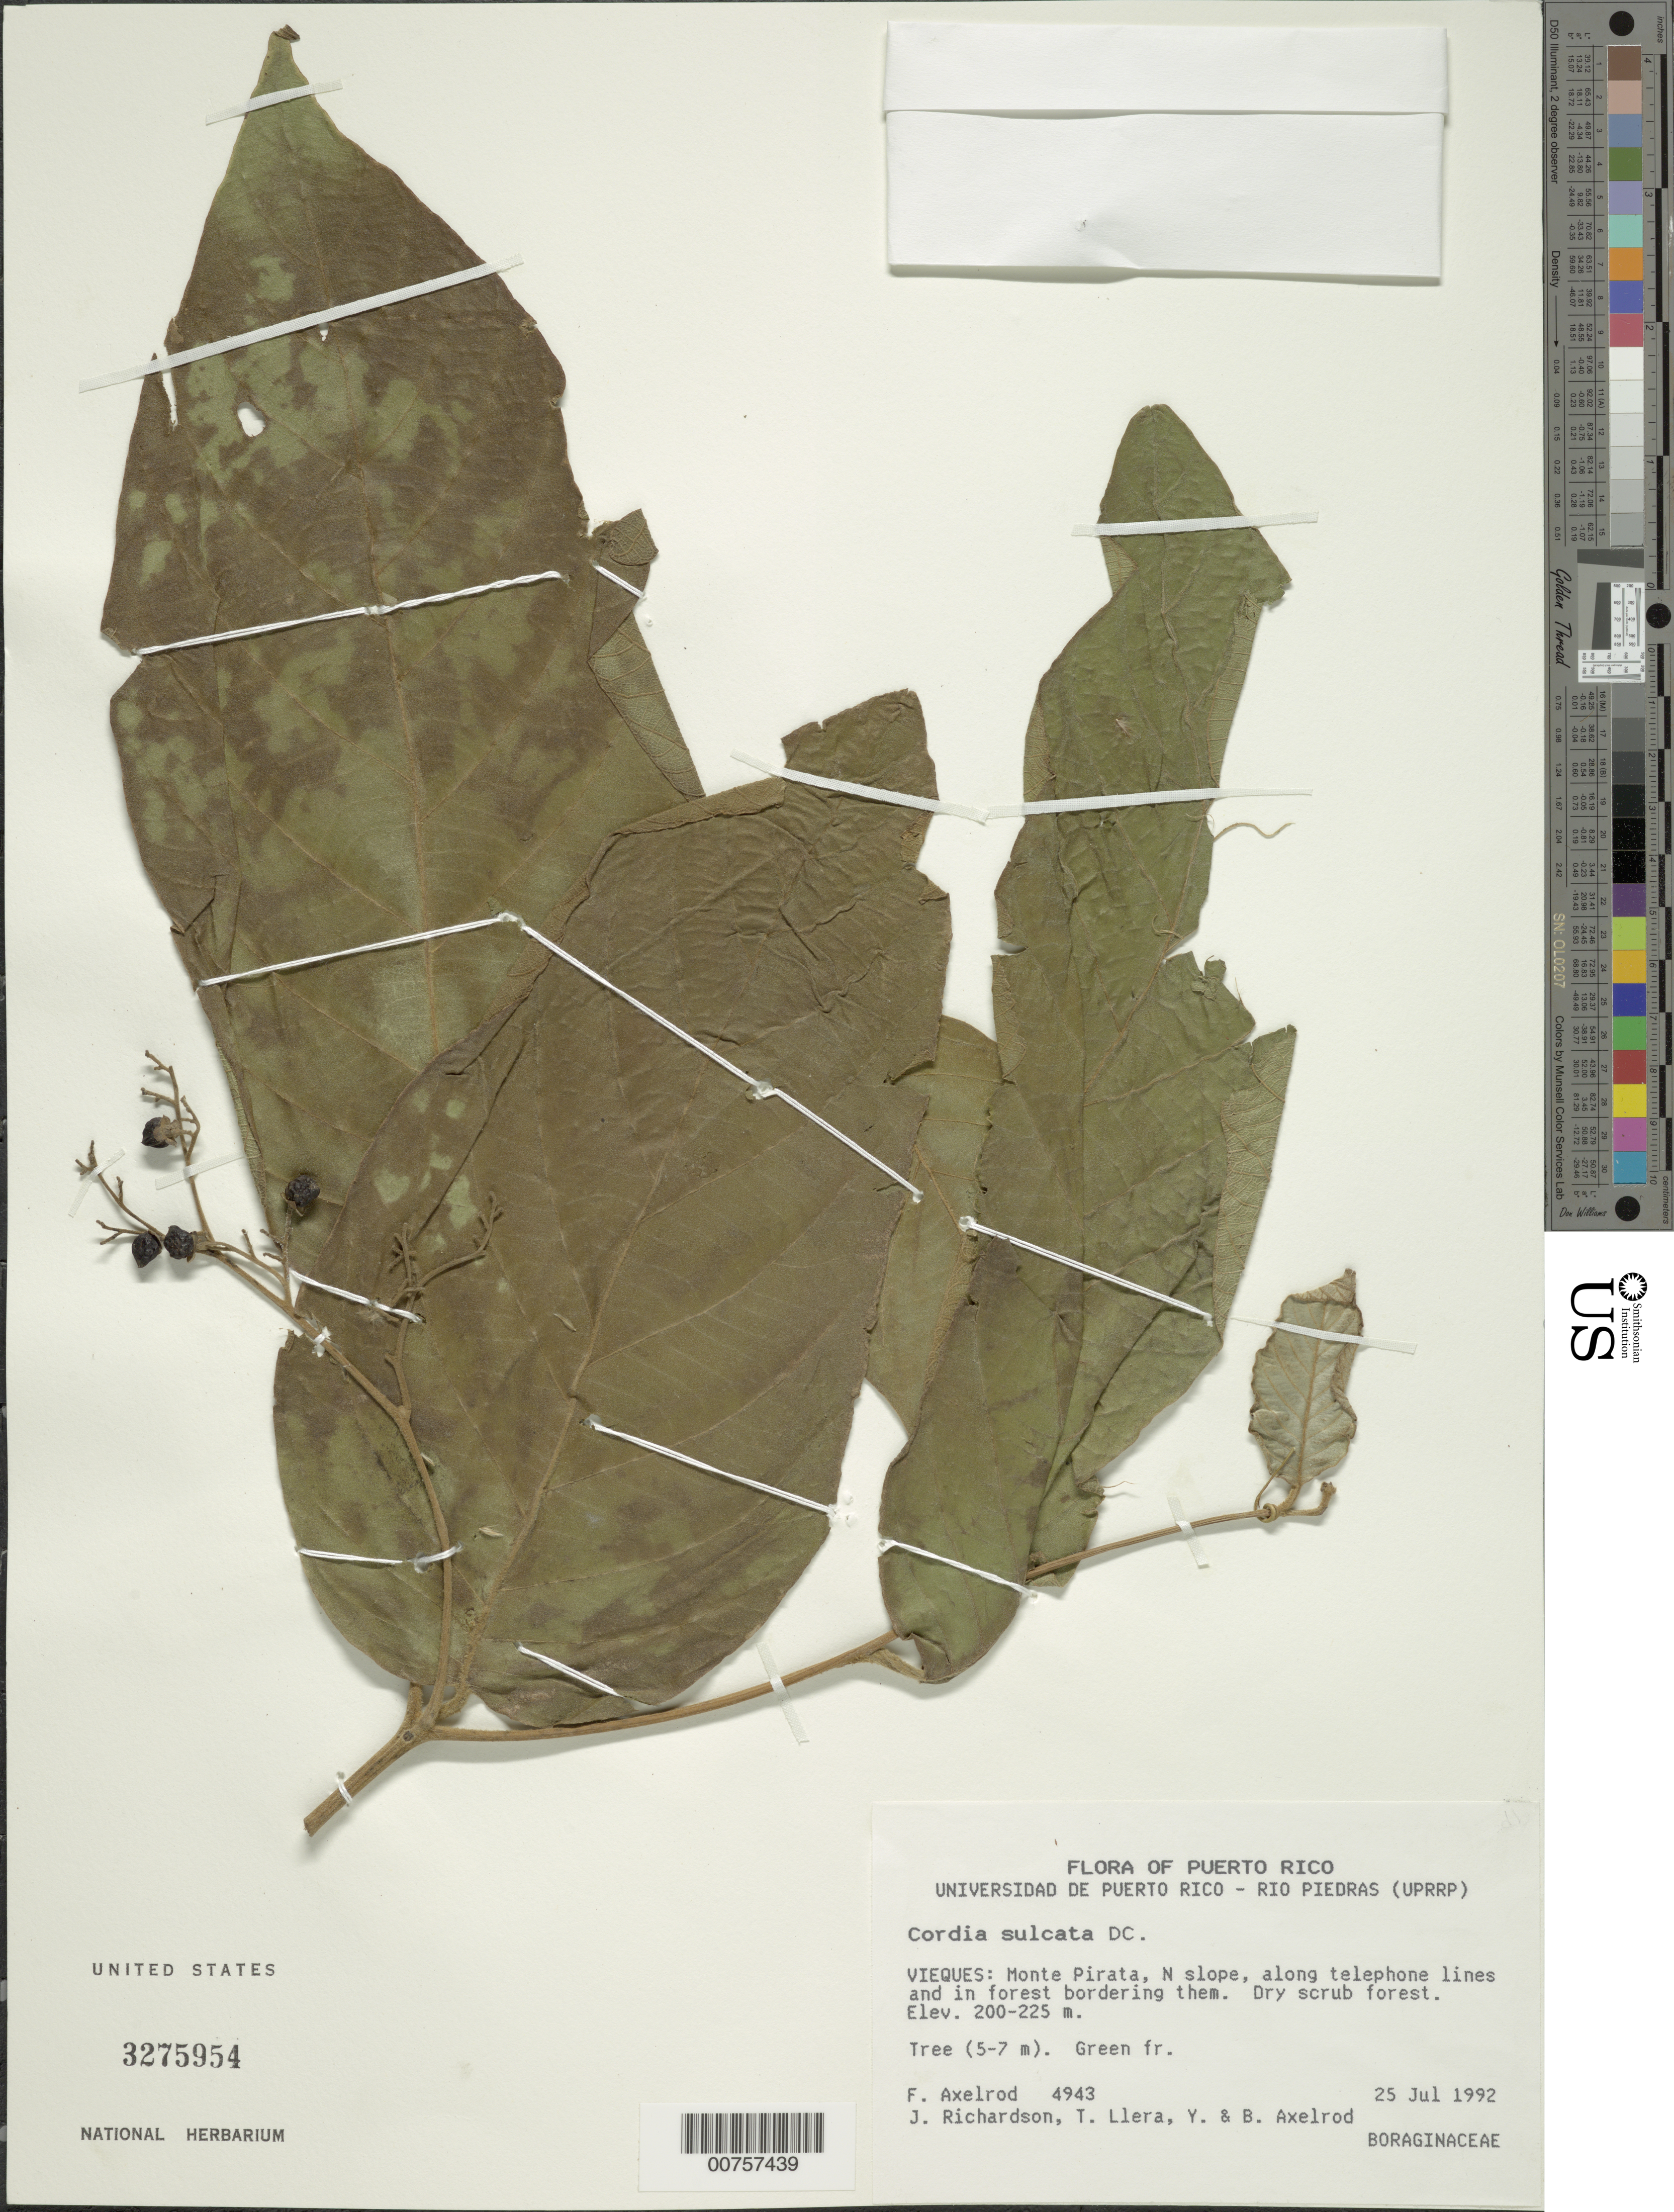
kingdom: Plantae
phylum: Tracheophyta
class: Magnoliopsida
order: Boraginales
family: Cordiaceae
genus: Cordia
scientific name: Cordia sulcata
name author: DC.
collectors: F. S. Axelrod, J. Richardson, T. Llera, Y. Axelrod & B. Axelrod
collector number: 4943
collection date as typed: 25 Jul 1992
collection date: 1992-07-25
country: Puerto Rico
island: Vieques I.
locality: Monte Pirata, N slope, along telephone lines and in forest bordering them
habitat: Dry scrub forest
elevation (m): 200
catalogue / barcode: US 3275954